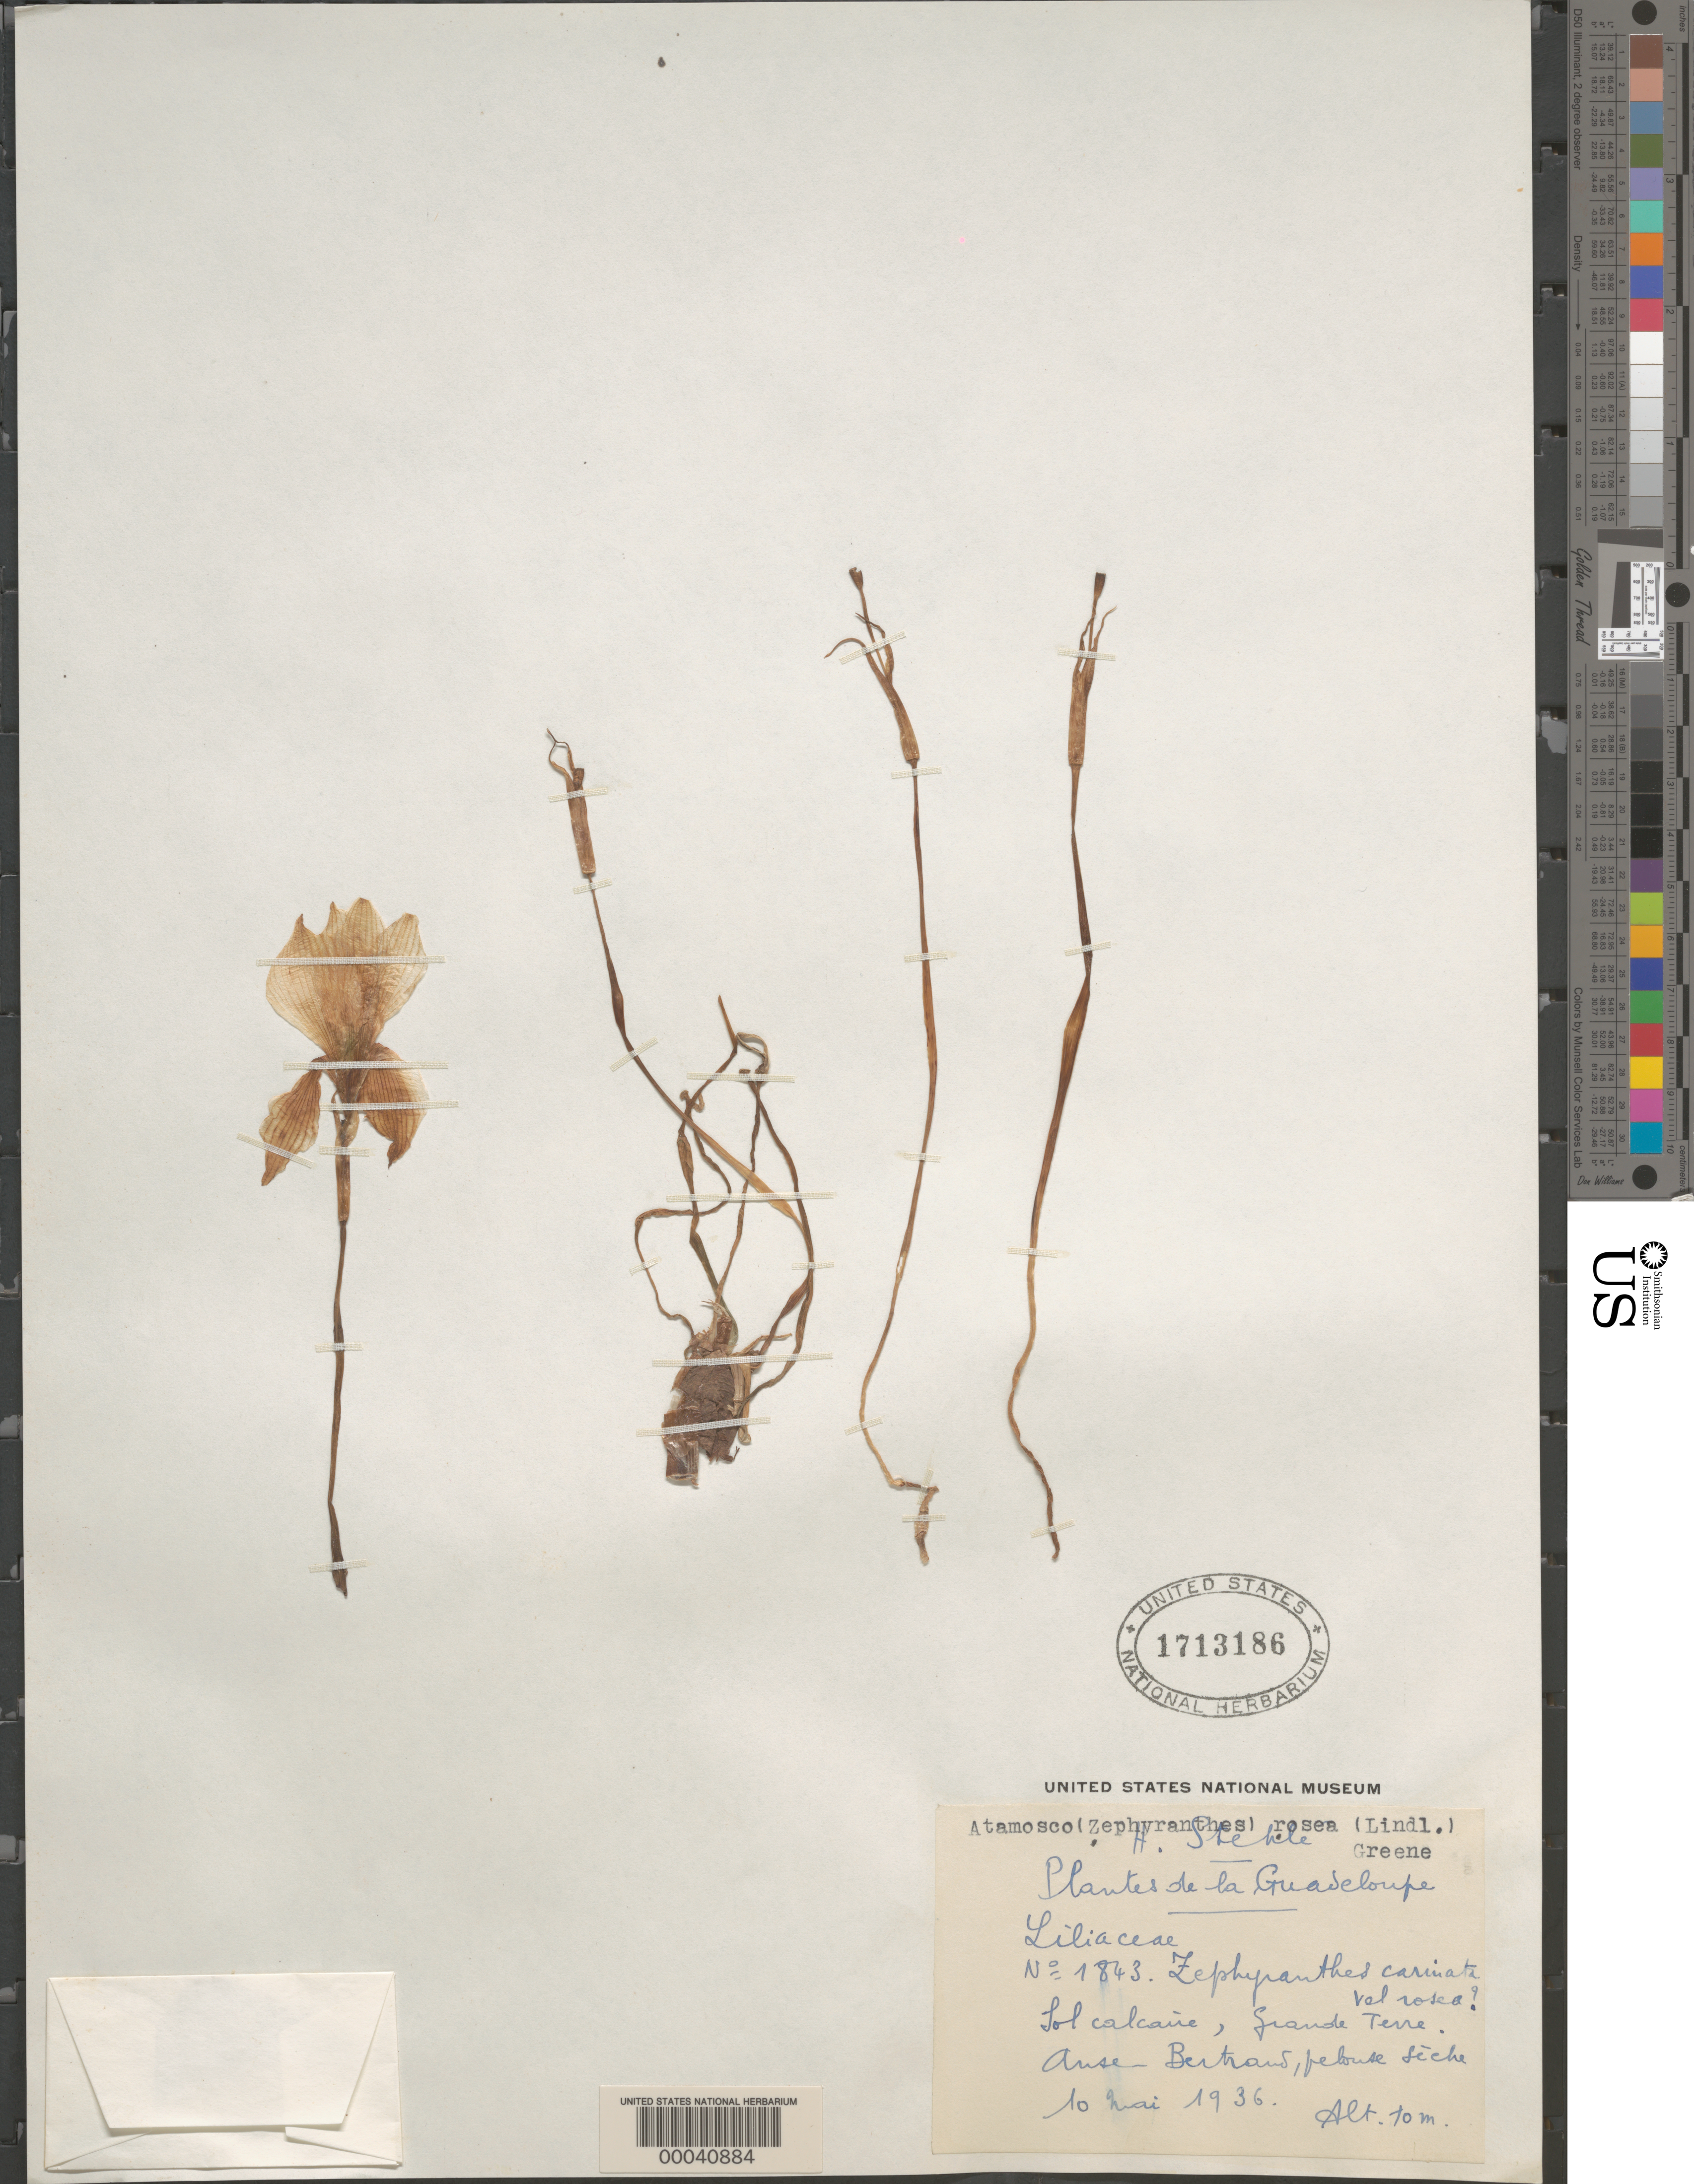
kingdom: Plantae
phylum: Tracheophyta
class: Liliopsida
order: Asparagales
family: Amaryllidaceae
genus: Zephyranthes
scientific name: Zephyranthes rosea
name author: Lindl.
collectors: A. Stehle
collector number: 1843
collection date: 1936-05-10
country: Guadeloupe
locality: Sol calcanie, Grande Terre. Anse Bertrand.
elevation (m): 10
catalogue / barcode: US 1713186